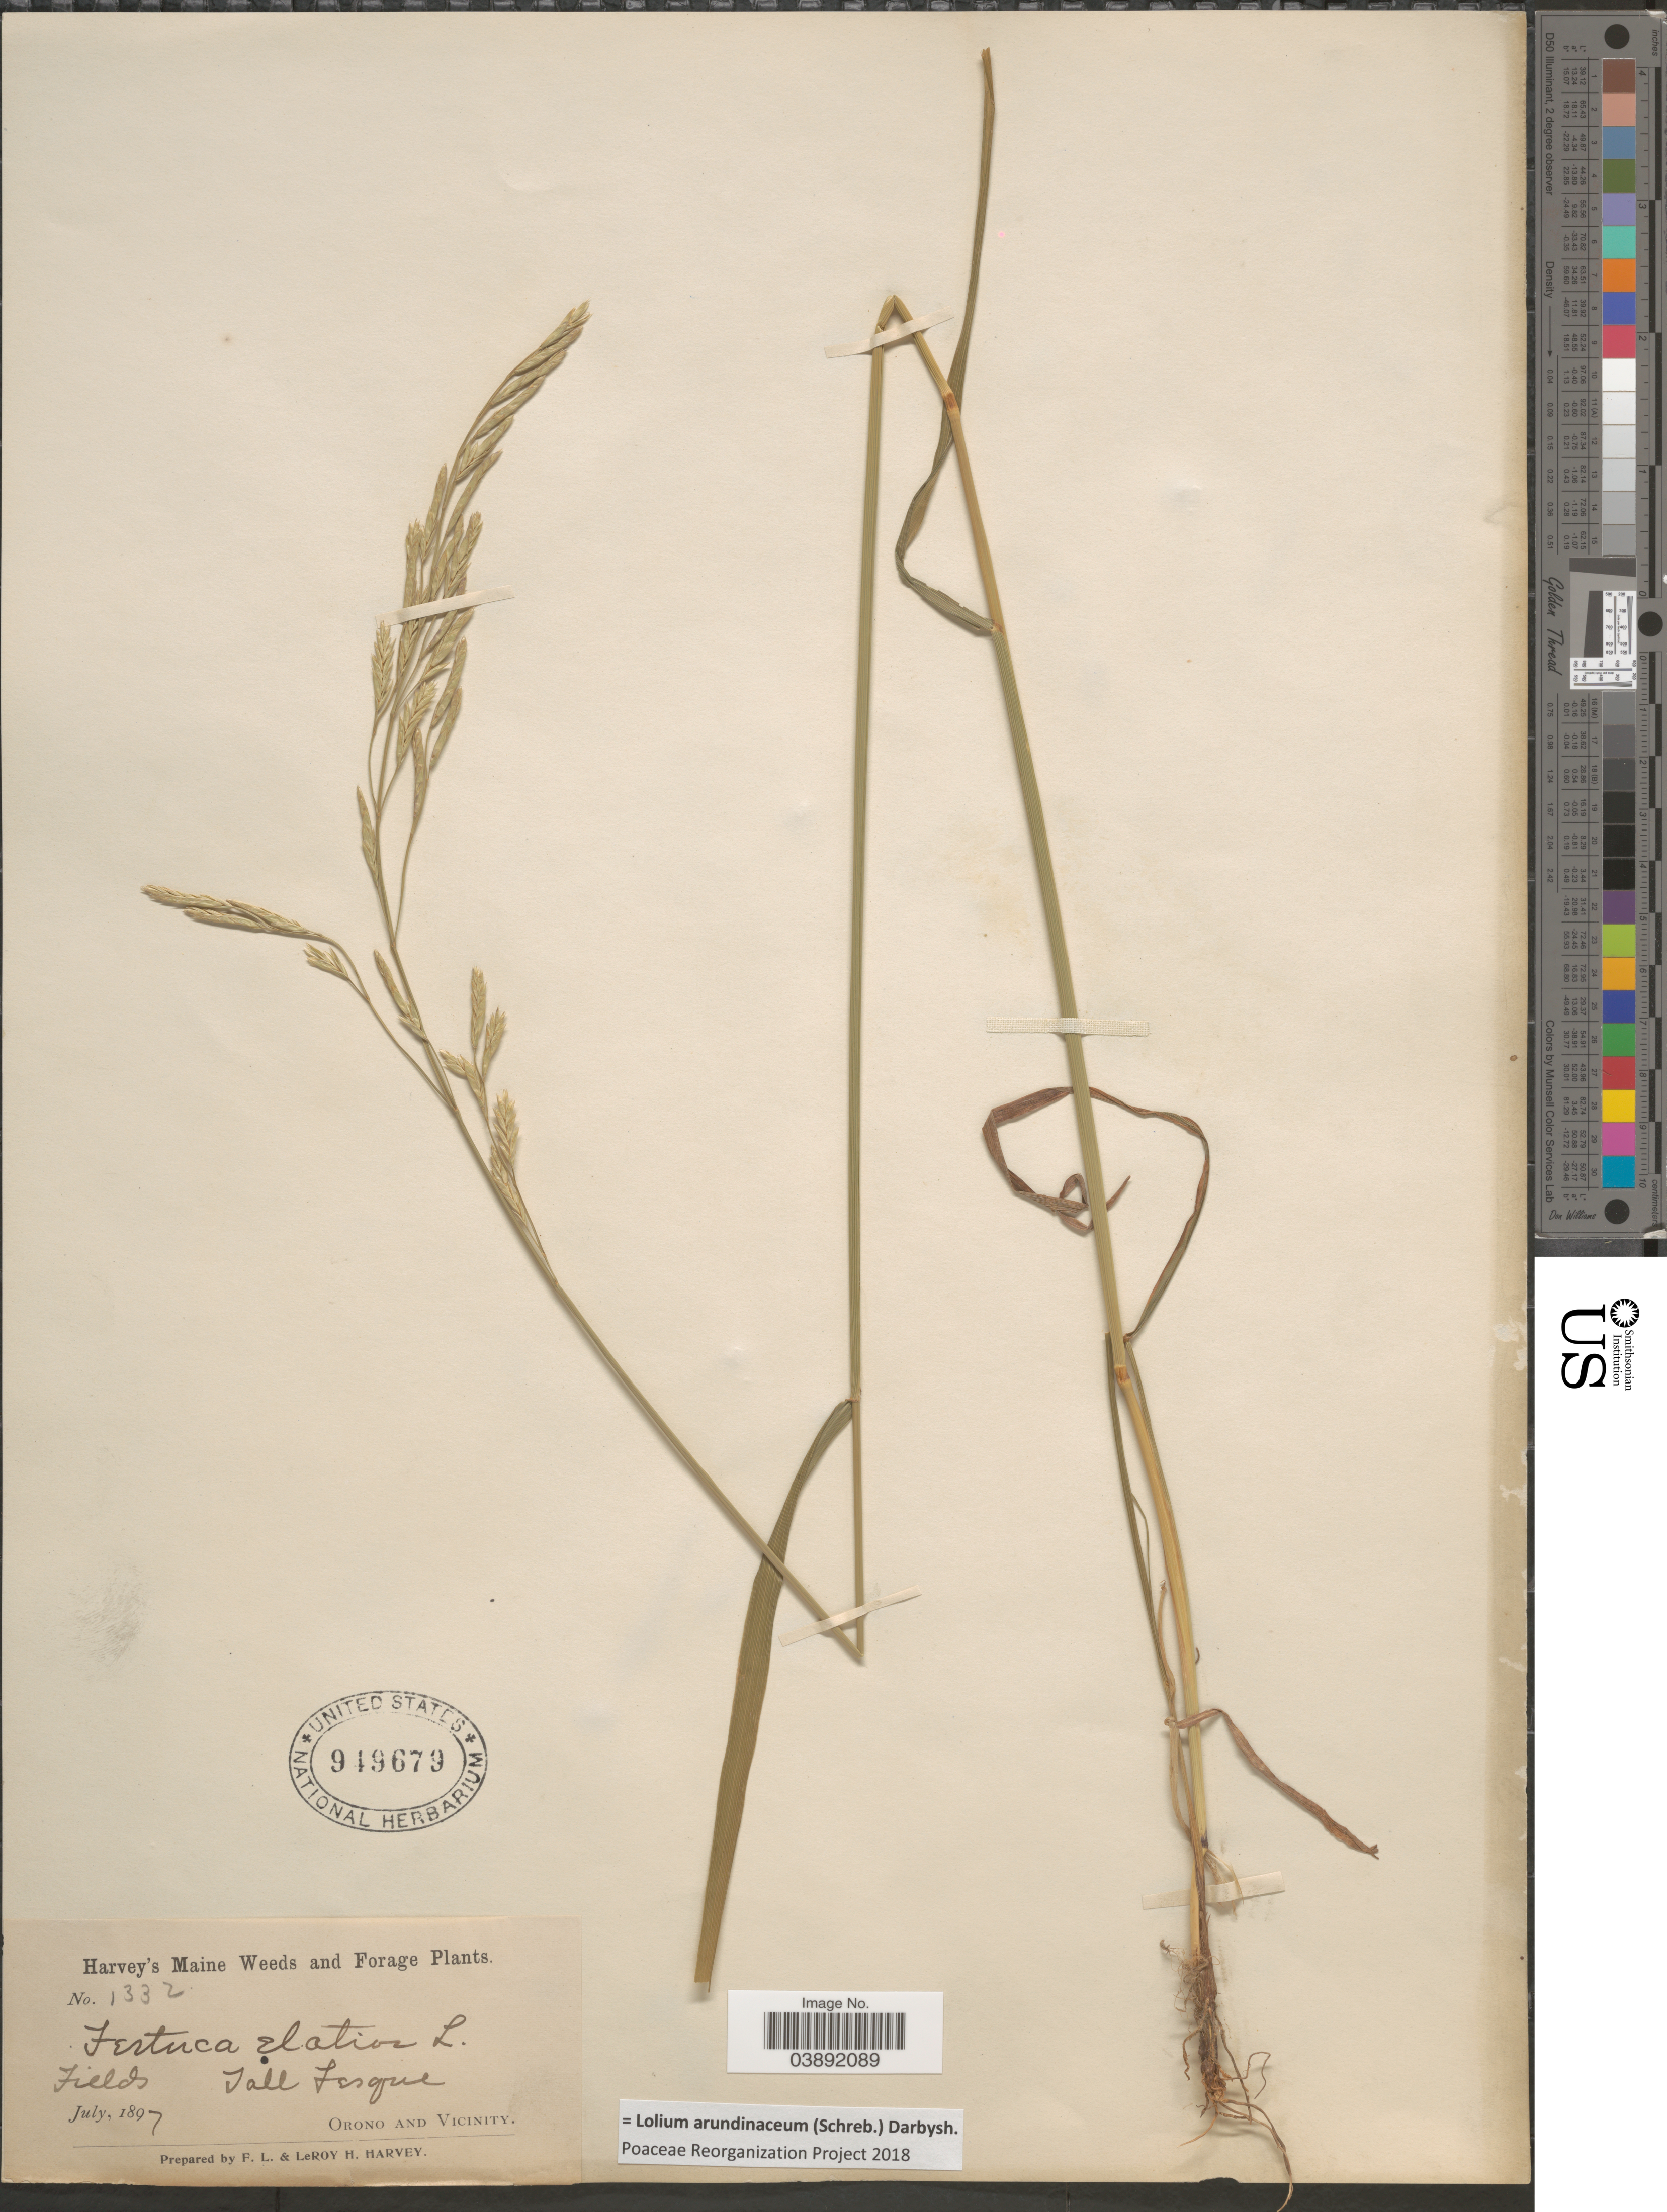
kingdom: Plantae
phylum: Tracheophyta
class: Liliopsida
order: Poales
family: Poaceae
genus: Lolium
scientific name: Lolium arundinaceum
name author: (Schreb.) Darbysh.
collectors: F. L. Harvey & L. H. Harvey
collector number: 1332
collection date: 1897-07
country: United States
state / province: Maine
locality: Orono and Vicinity.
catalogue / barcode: US 949679